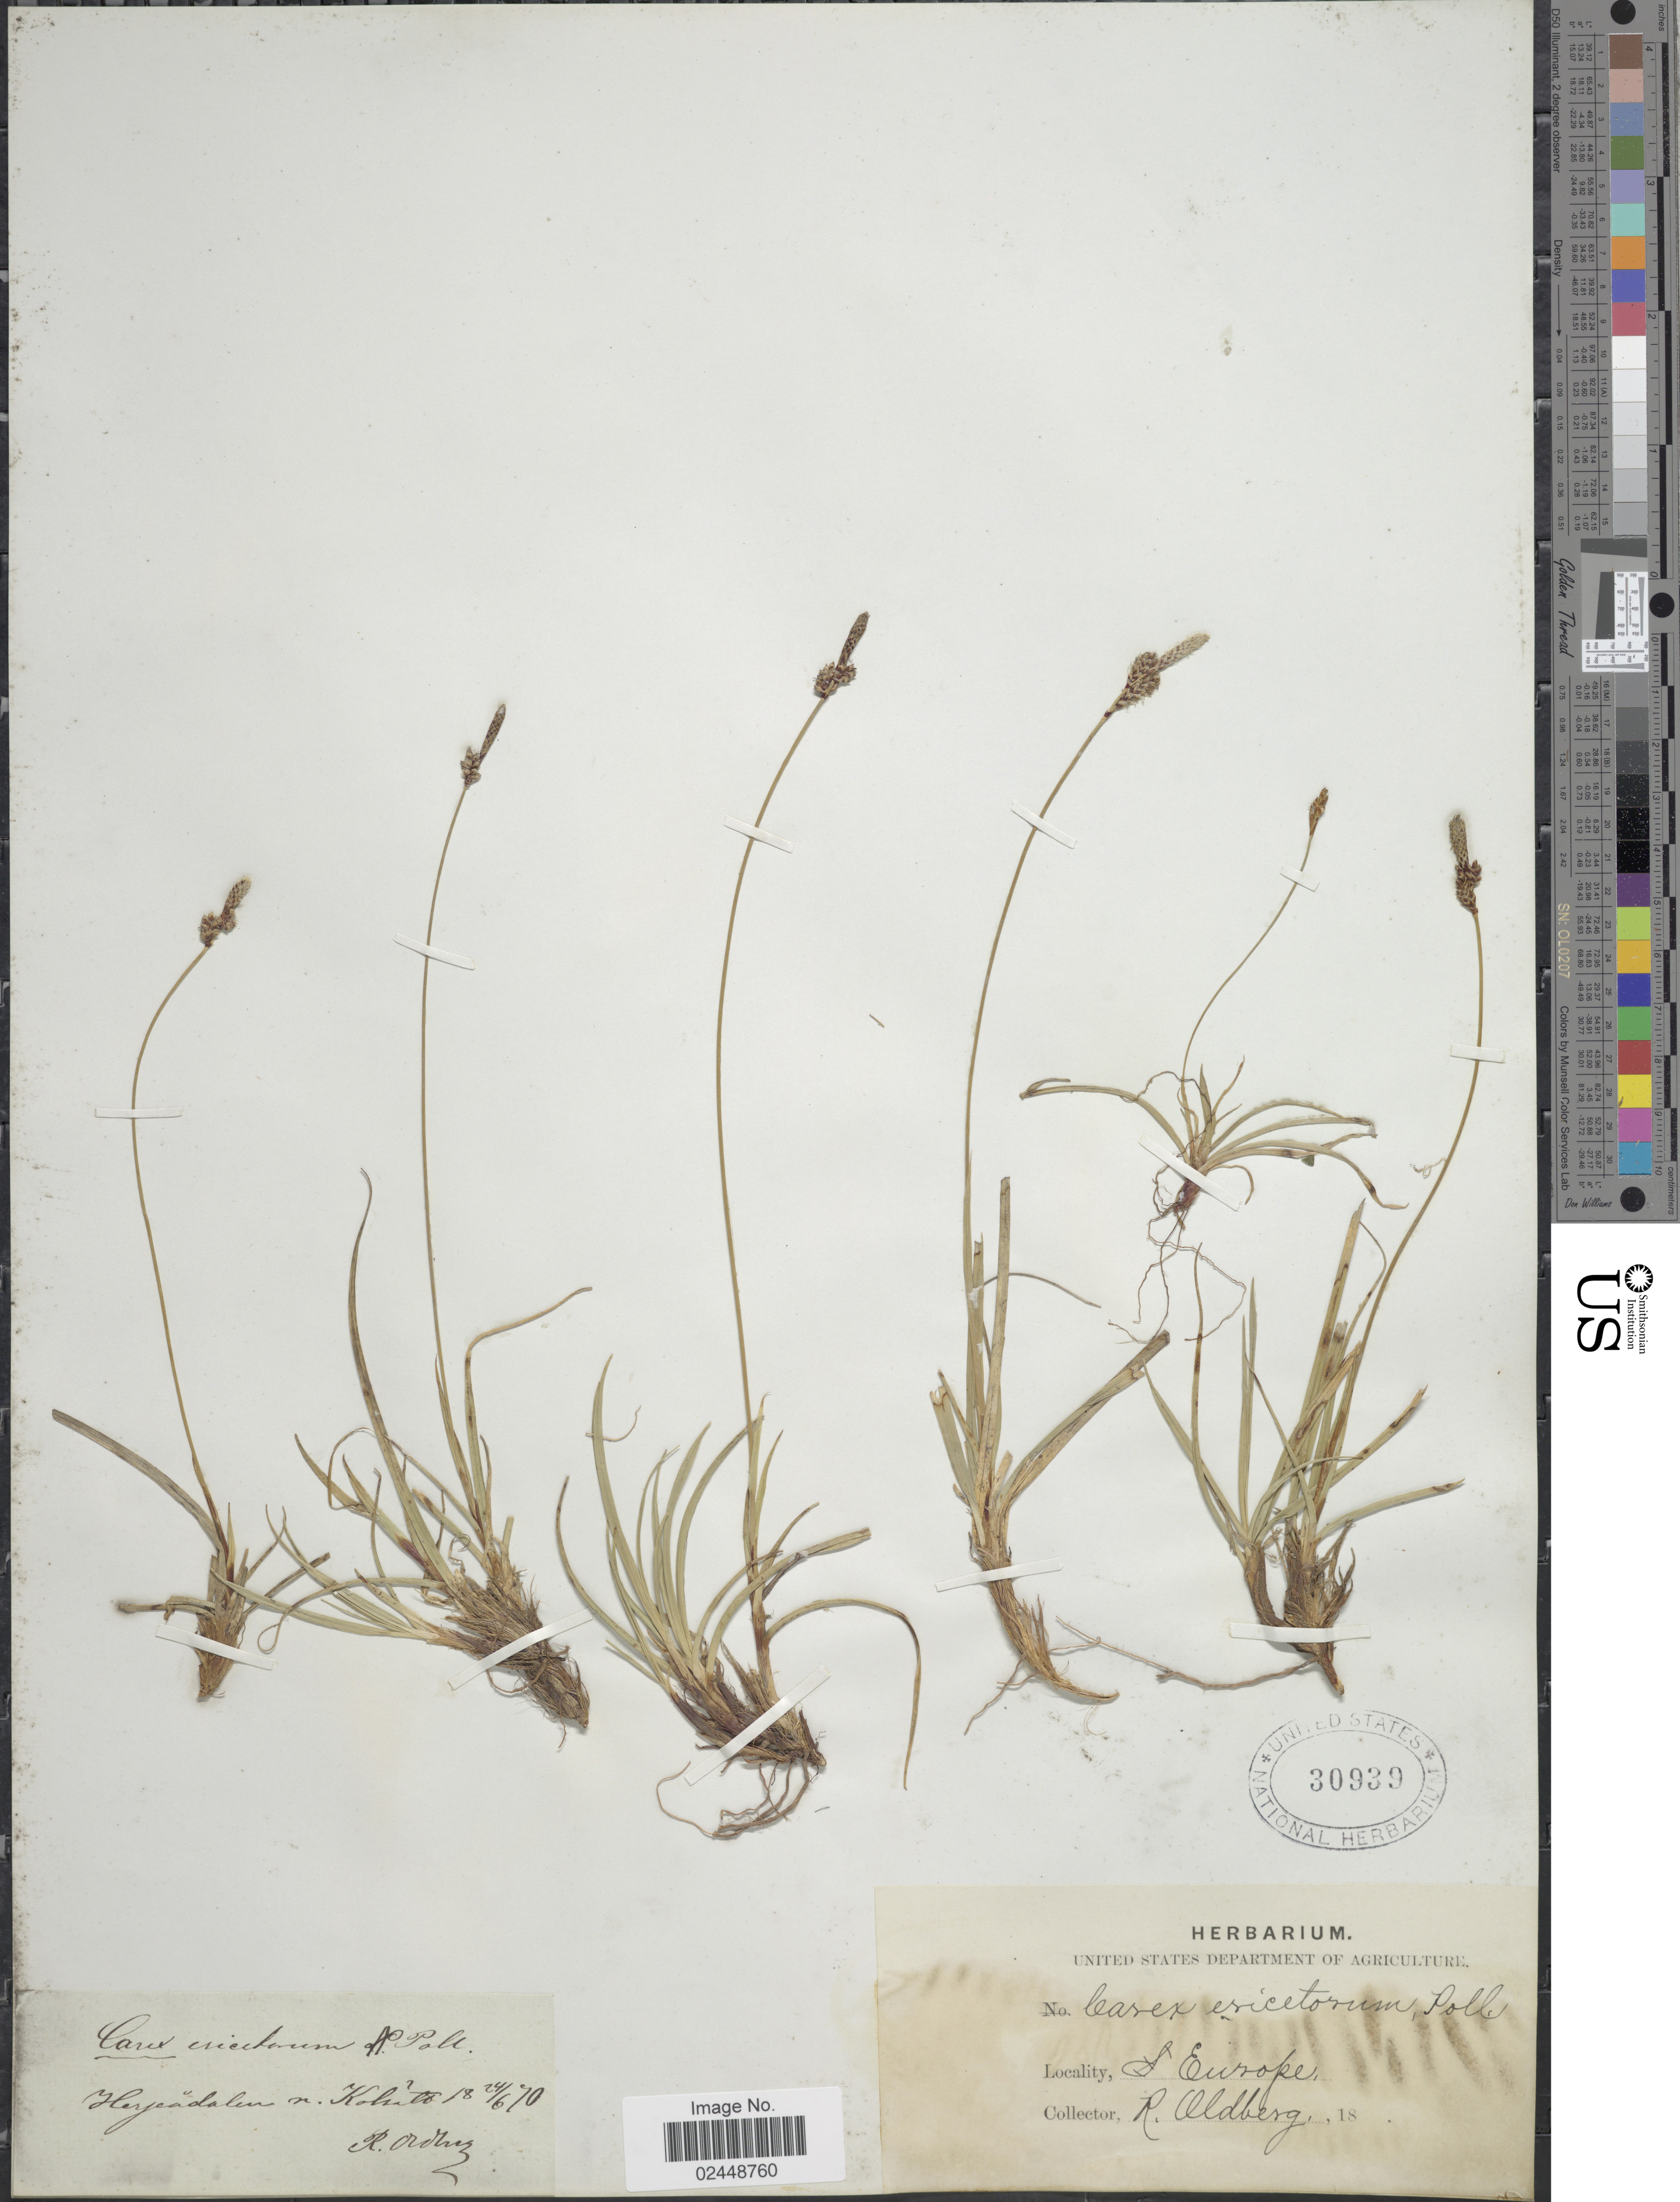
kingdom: Plantae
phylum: Tracheophyta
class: Liliopsida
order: Poales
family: Cyperaceae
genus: Carex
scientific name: Carex ericetorum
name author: Pollich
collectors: R. Oldberg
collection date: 1870-06-24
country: Sweden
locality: Herjeadalen n. Kolsatter.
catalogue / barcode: US 30939